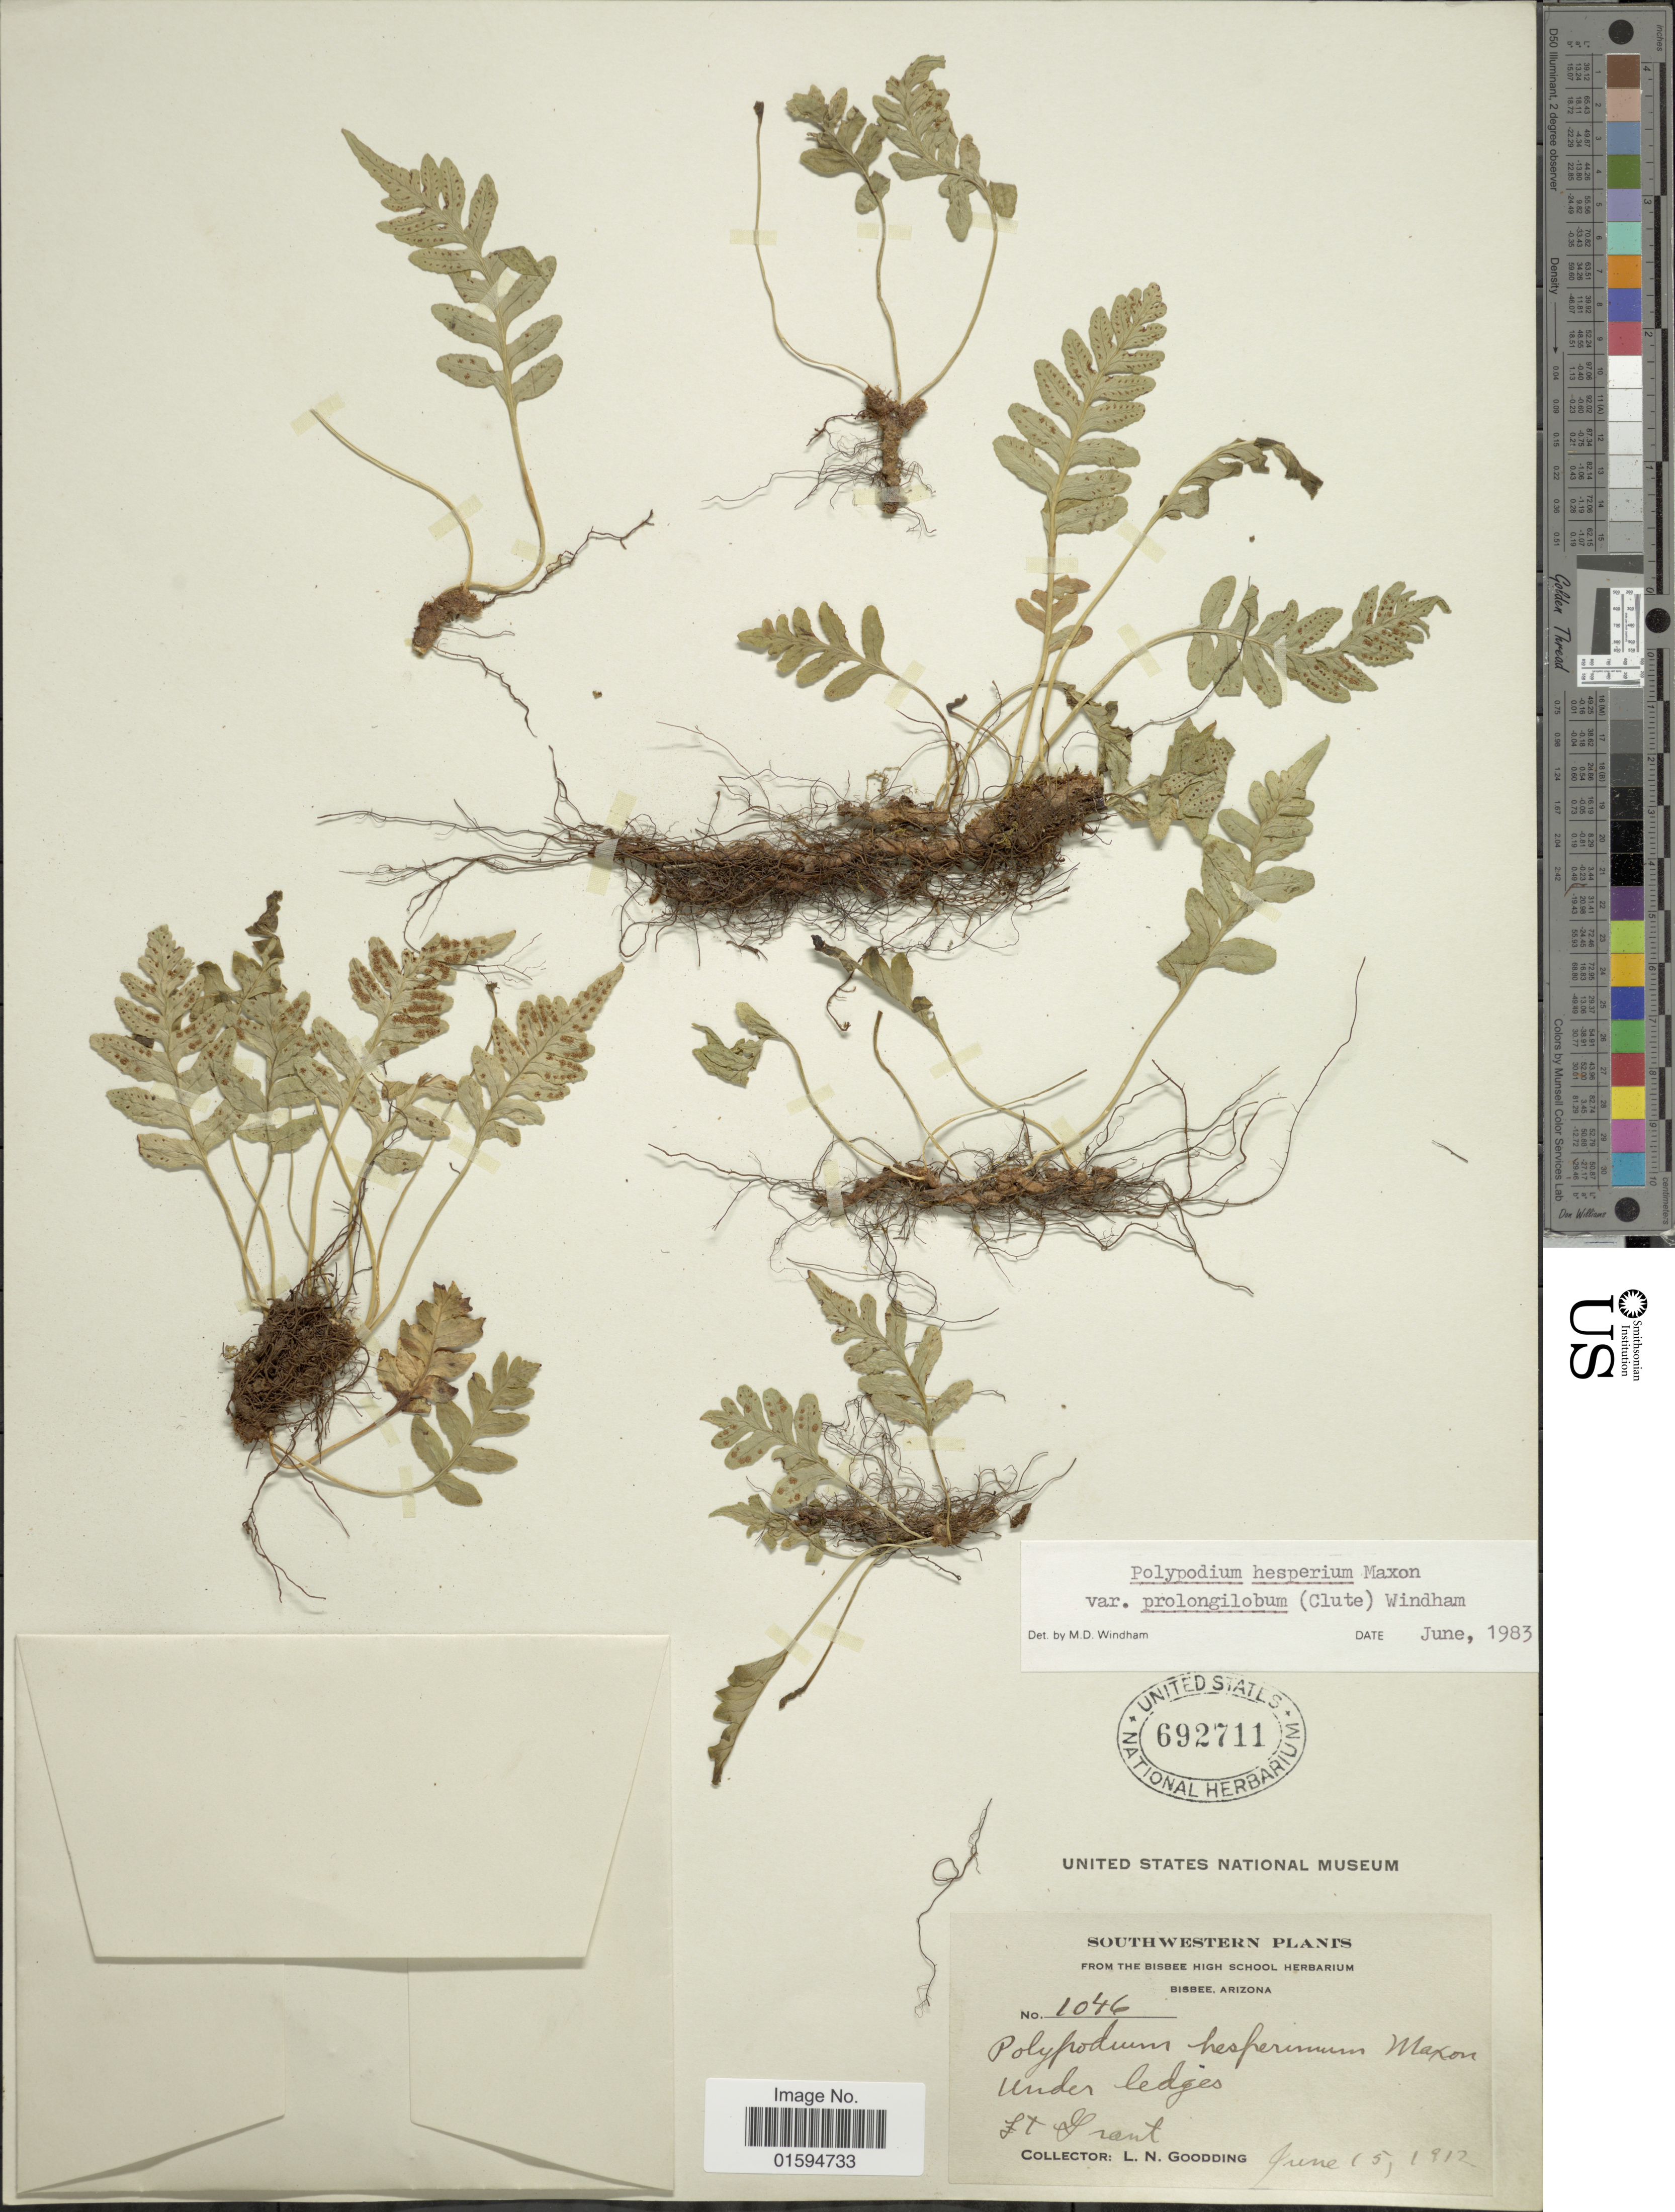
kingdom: Plantae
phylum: Tracheophyta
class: Polypodiopsida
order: Polypodiales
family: Polypodiaceae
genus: Polypodium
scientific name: Polypodium hesperium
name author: Maxon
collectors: L. N. Goodding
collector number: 1046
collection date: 1912-06-15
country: United States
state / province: Arizona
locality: Southwestern, Bisbee, under Ledges, St.Grant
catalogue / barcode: US 692711